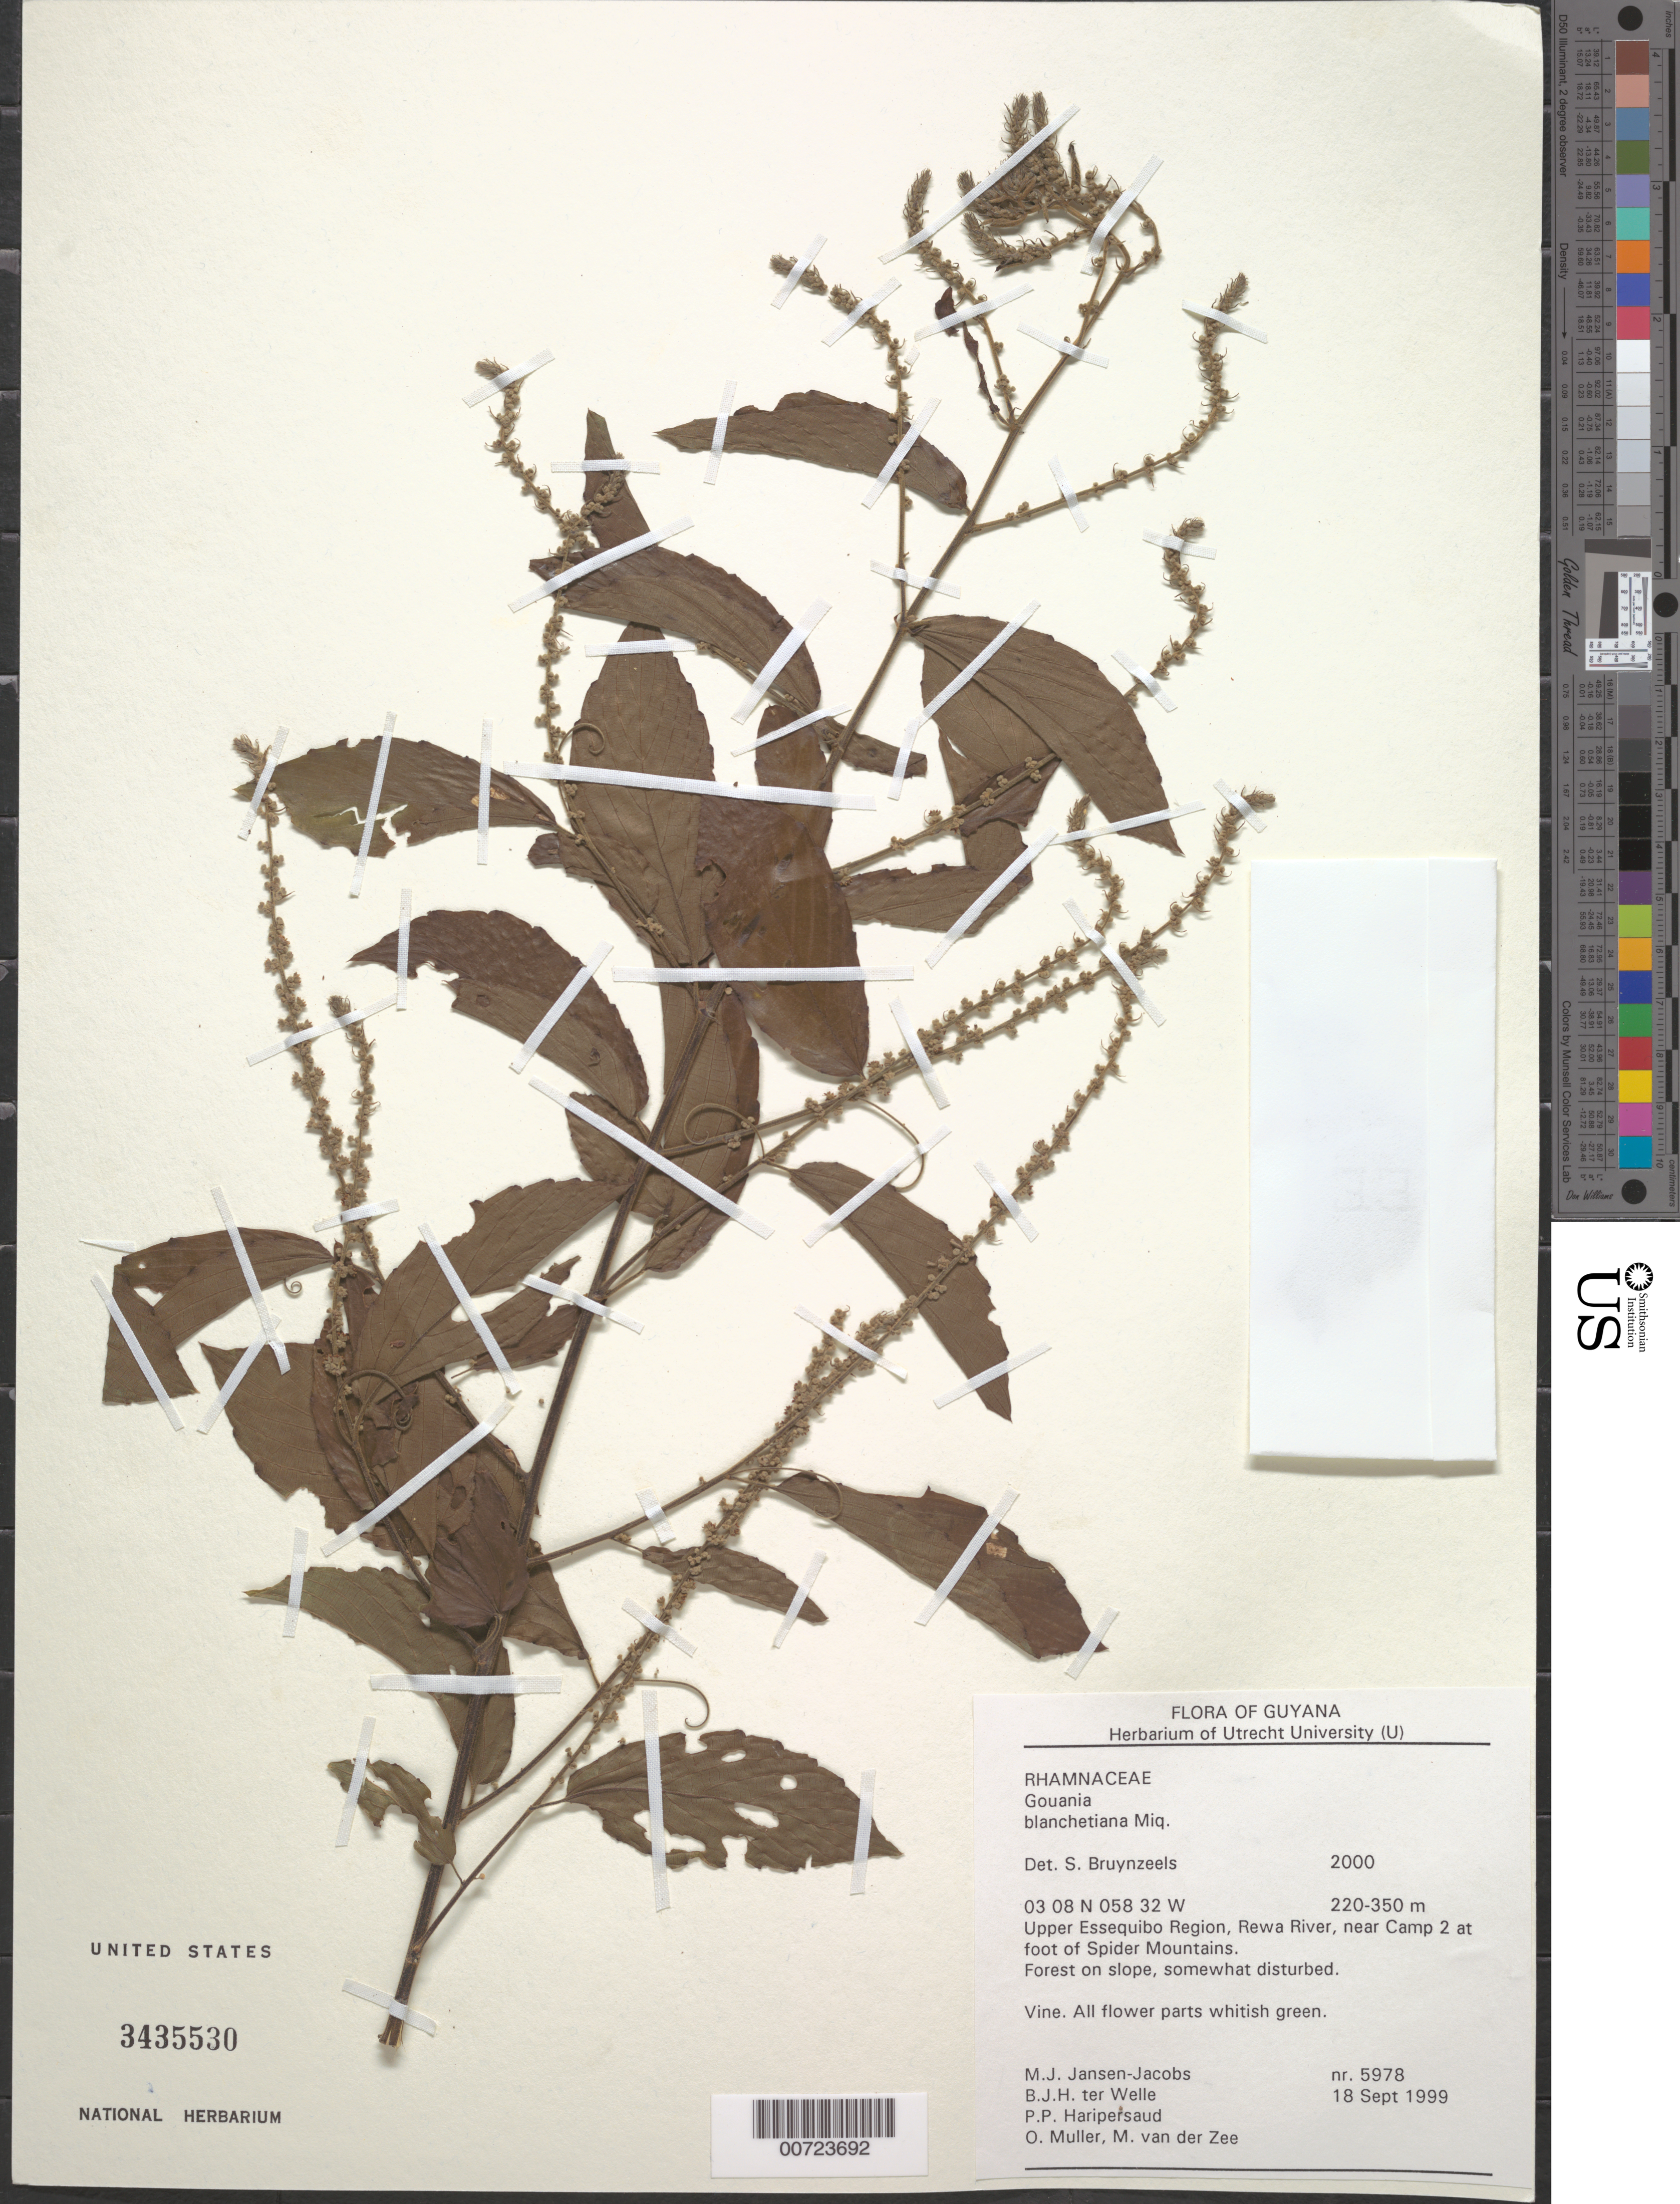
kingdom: Plantae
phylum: Tracheophyta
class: Magnoliopsida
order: Rosales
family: Rhamnaceae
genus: Gouania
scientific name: Gouania polygama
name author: (Jacq.) Urb.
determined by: Figueira, Mauricio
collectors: M. J. Jansen-Jacobs, B. Welle, P. Haripersaud, O. Muller & M. van der Zee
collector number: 5978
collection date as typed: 18-Sep-99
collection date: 1999-09-18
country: Guyana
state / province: U. Takutu-U. Essequibo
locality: Rewa River, at foot of Spider Mts., near camp 2, Upper Essequibo Region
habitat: Forest on slope, somewhat disturbed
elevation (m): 220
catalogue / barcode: US 3435530